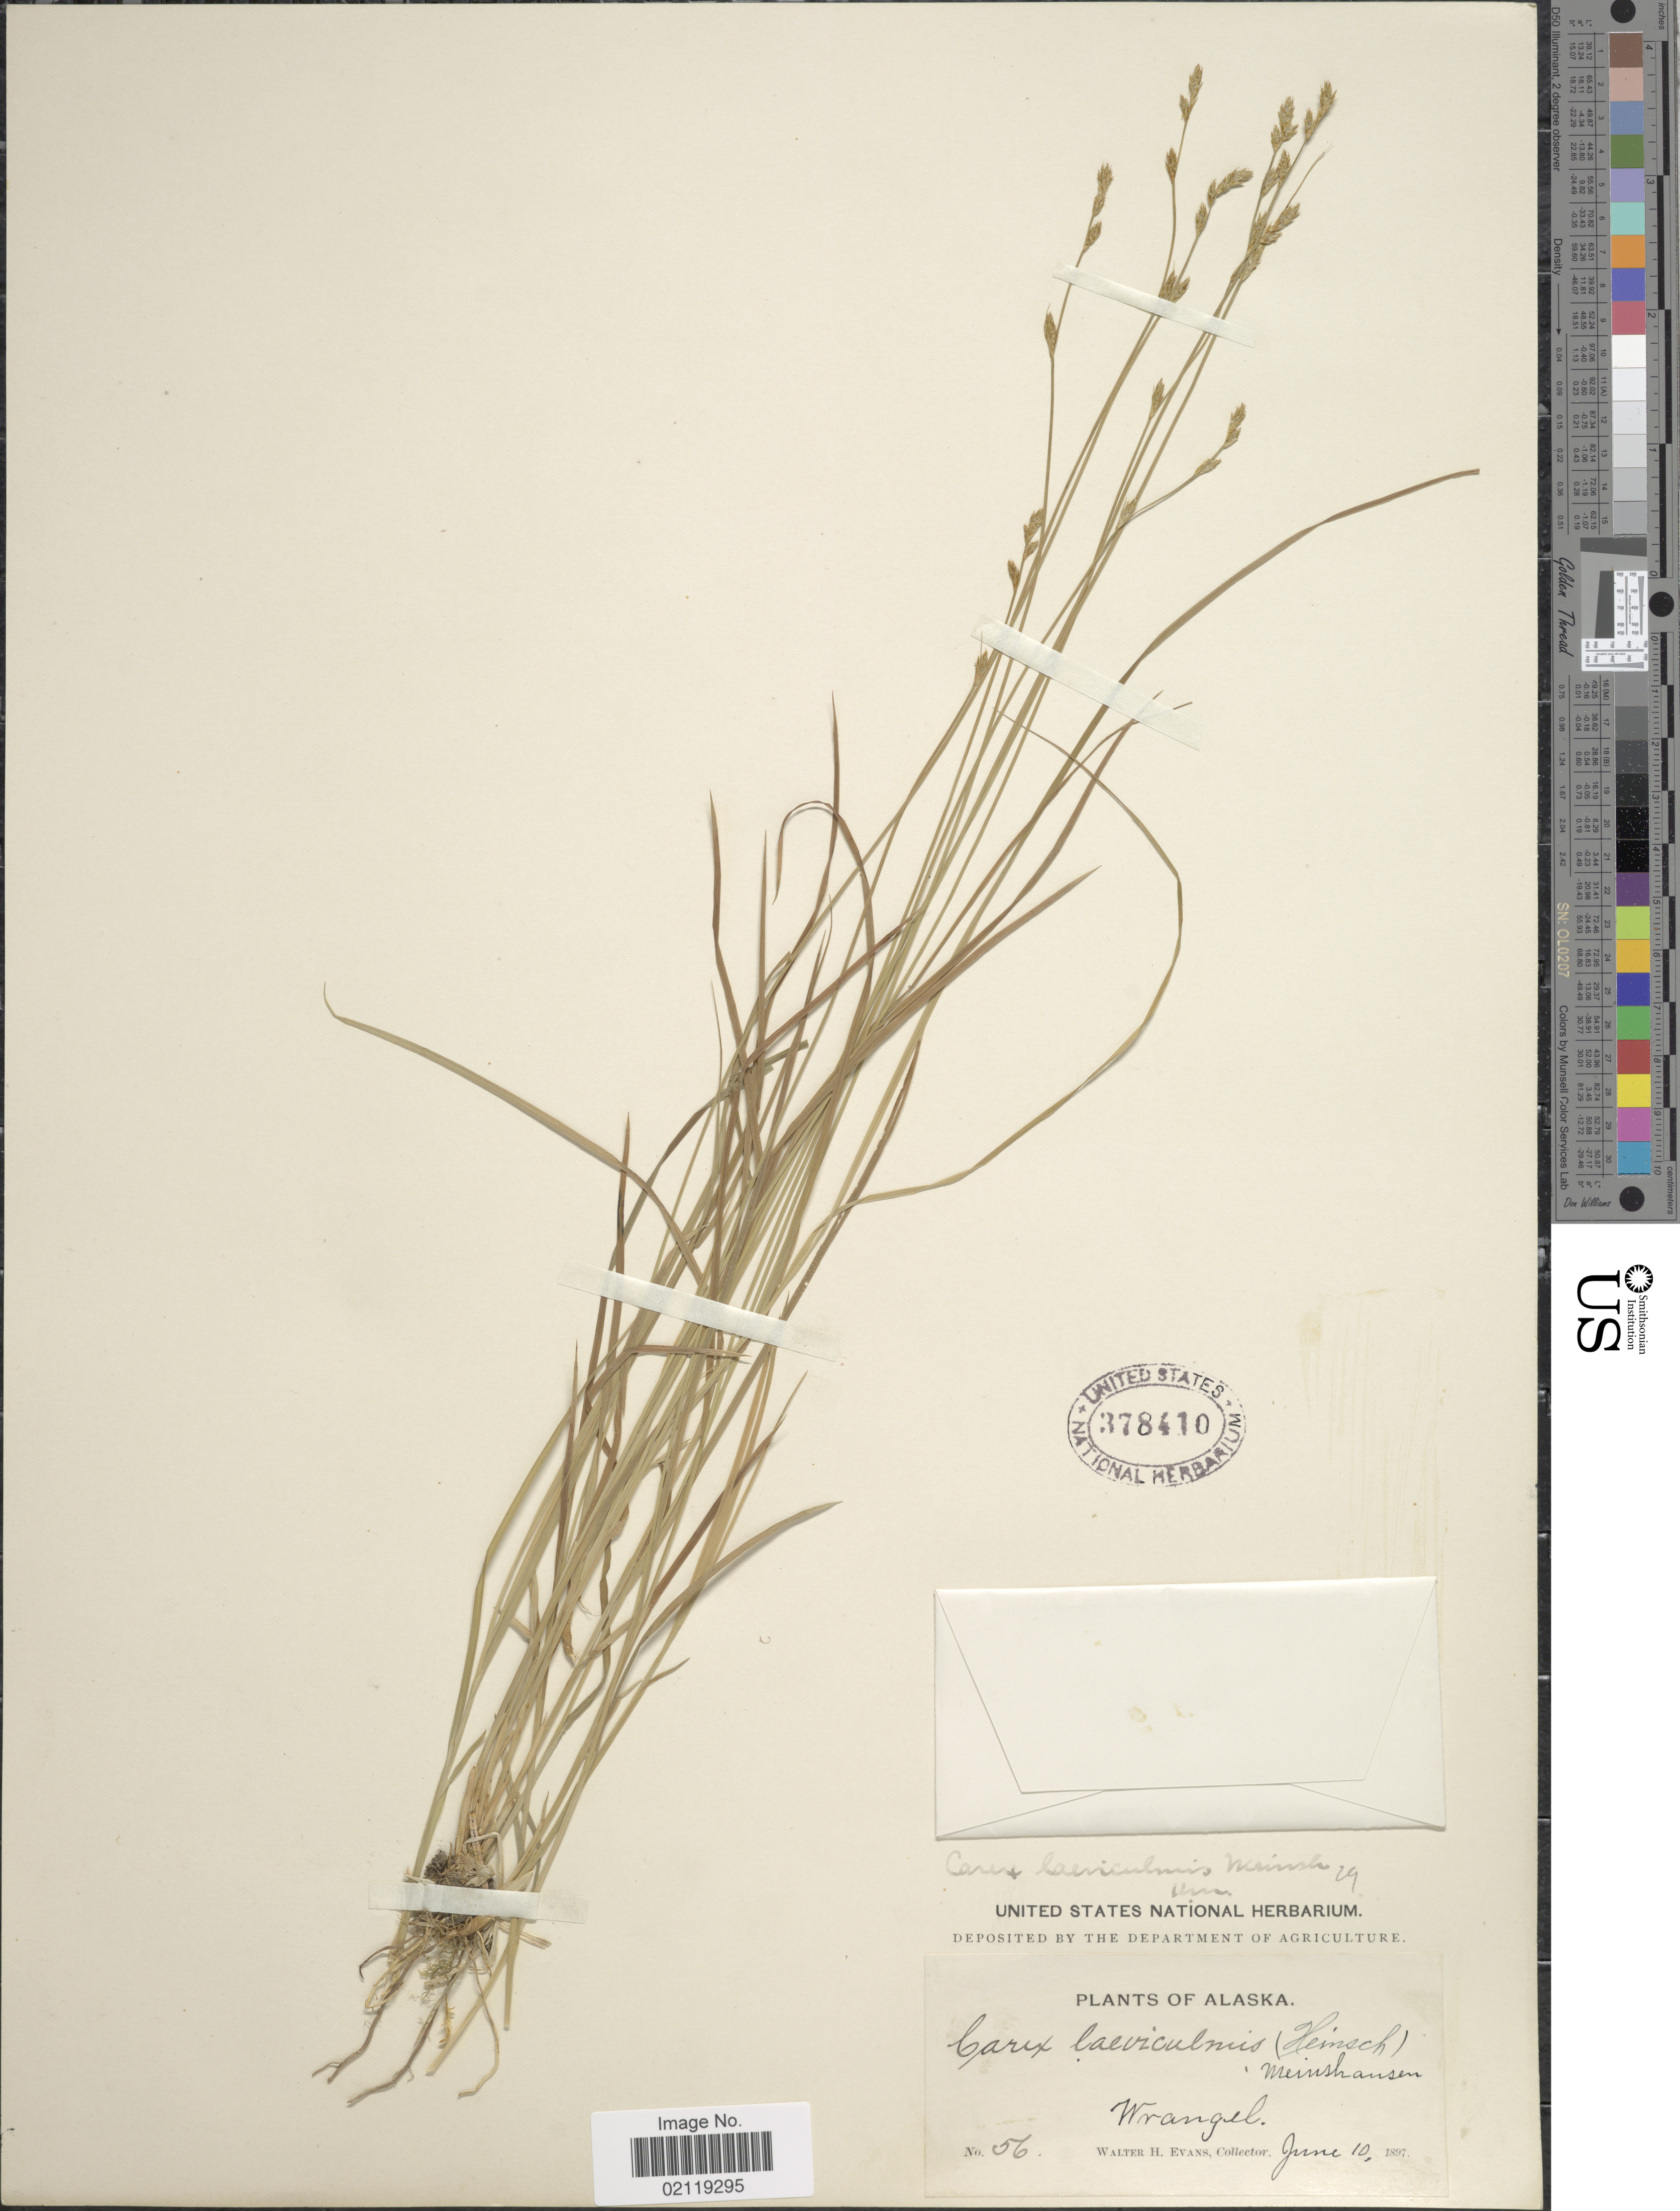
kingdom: Plantae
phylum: Tracheophyta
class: Liliopsida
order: Poales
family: Cyperaceae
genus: Carex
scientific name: Carex laeviculmis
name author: Meinsh.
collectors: W. H. Evans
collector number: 56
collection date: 1897-06-10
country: United States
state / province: Alaska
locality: Wrangell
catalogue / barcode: US 378410